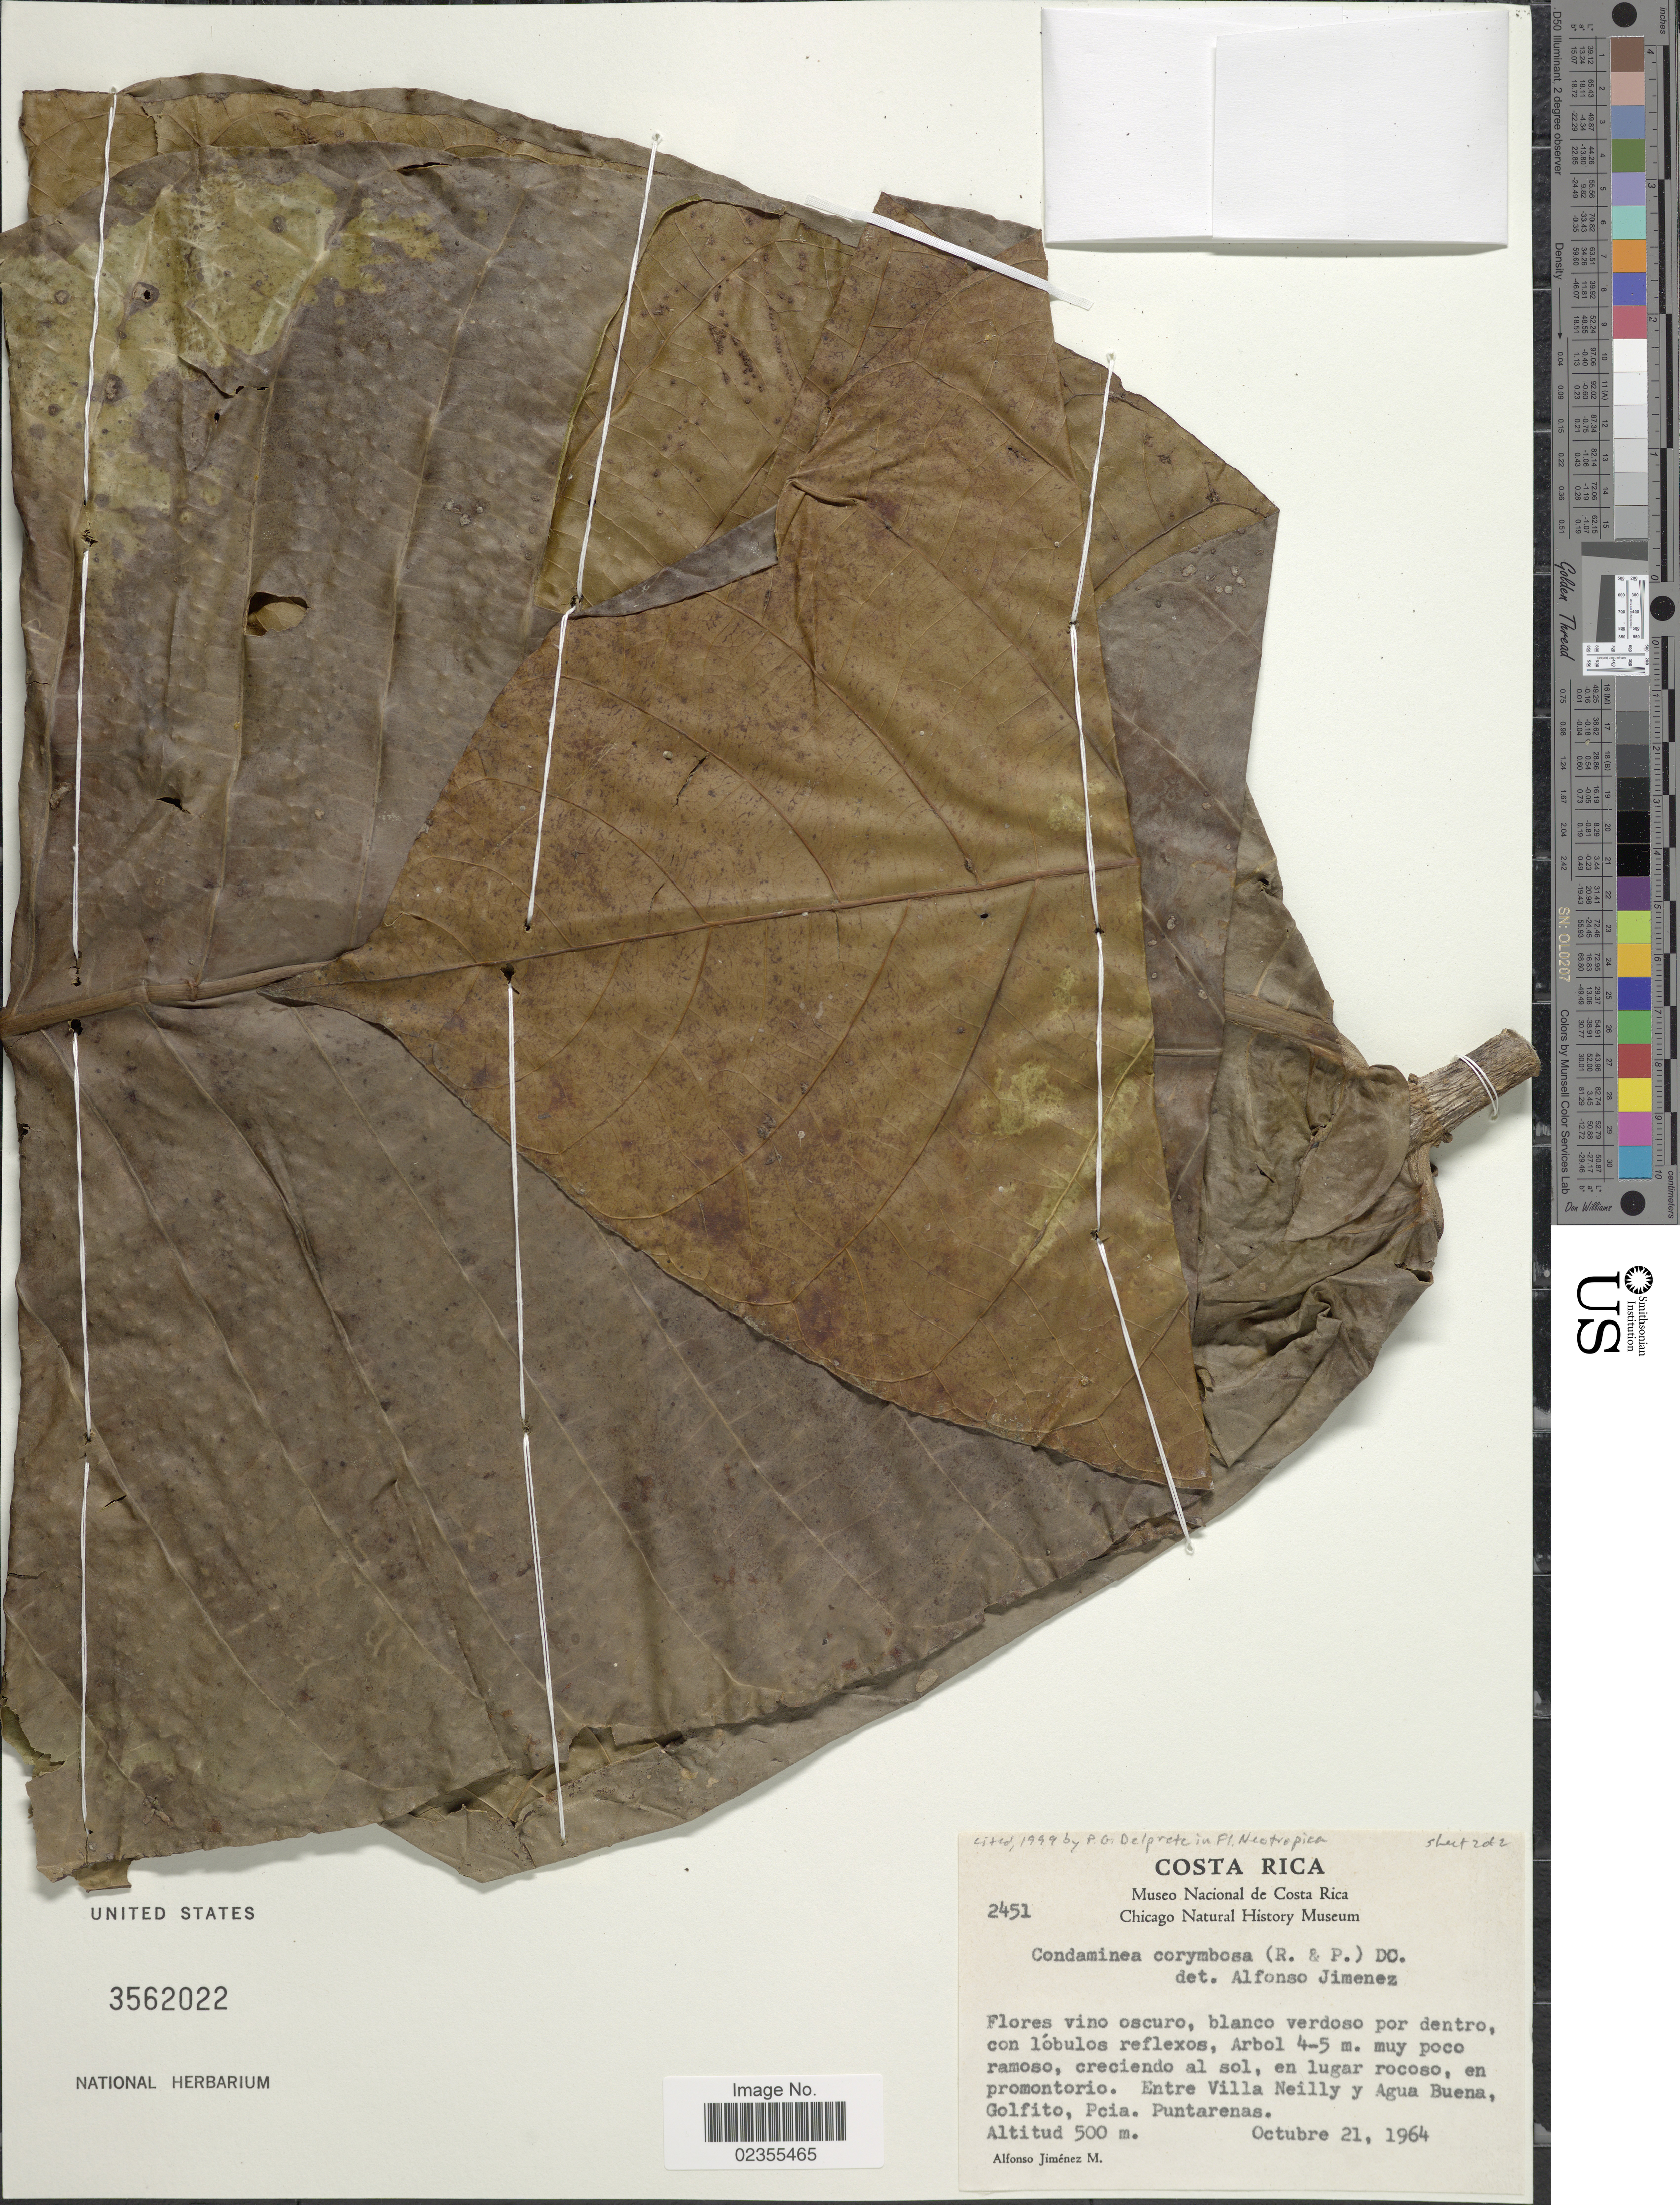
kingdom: Plantae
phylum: Tracheophyta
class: Magnoliopsida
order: Gentianales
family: Rubiaceae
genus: Condaminea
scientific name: Condaminea corymbosa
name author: (Ruiz & Pav.) DC.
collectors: A. Jimenez M.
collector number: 2451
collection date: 1964-10-21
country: Costa Rica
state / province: Puntarenas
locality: Entre Villa Neilly y Agua Buena Golfito, Pcia. Puntarenas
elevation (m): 500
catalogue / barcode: US 3562022